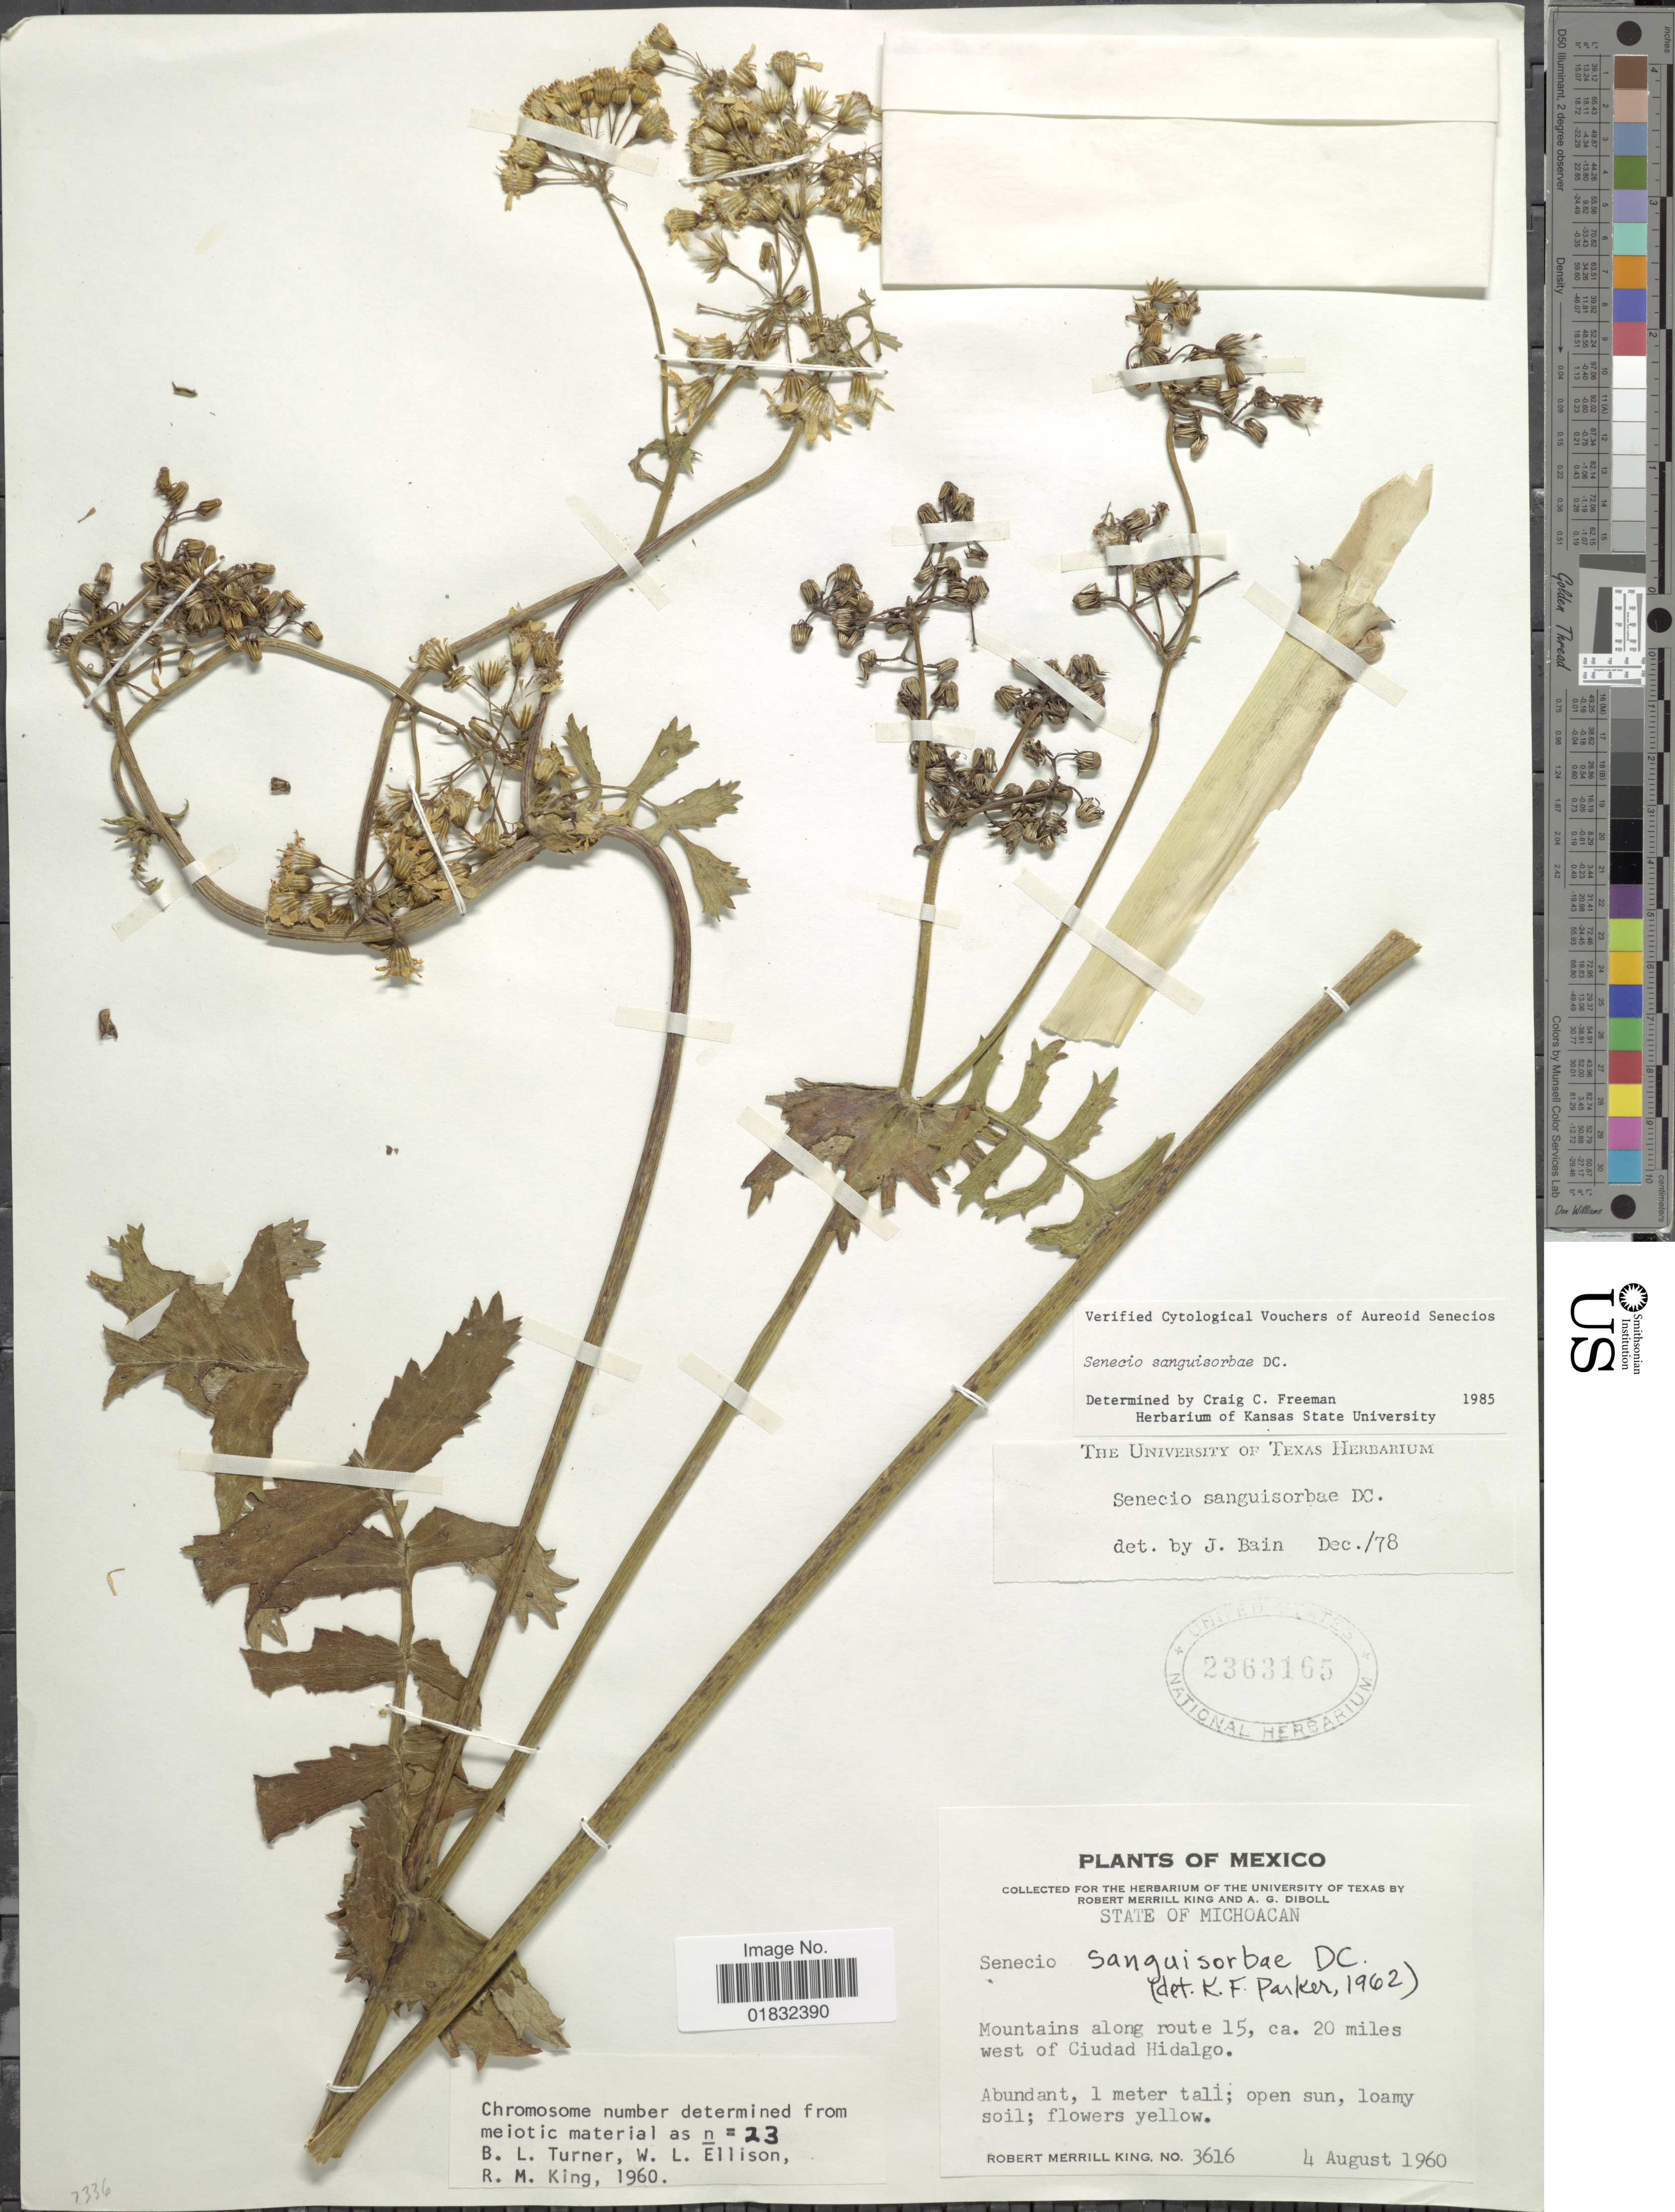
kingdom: Plantae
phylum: Tracheophyta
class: Magnoliopsida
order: Asterales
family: Asteraceae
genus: Packera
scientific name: Packera sanguisorbae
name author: (DC.) C. Jeffrey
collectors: R. M. King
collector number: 3616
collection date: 1960-08-04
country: Mexico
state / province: Michoacán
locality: Mountains along route 15, ca. 20 miles west of Ciudad Hidalgo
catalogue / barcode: US 2363165